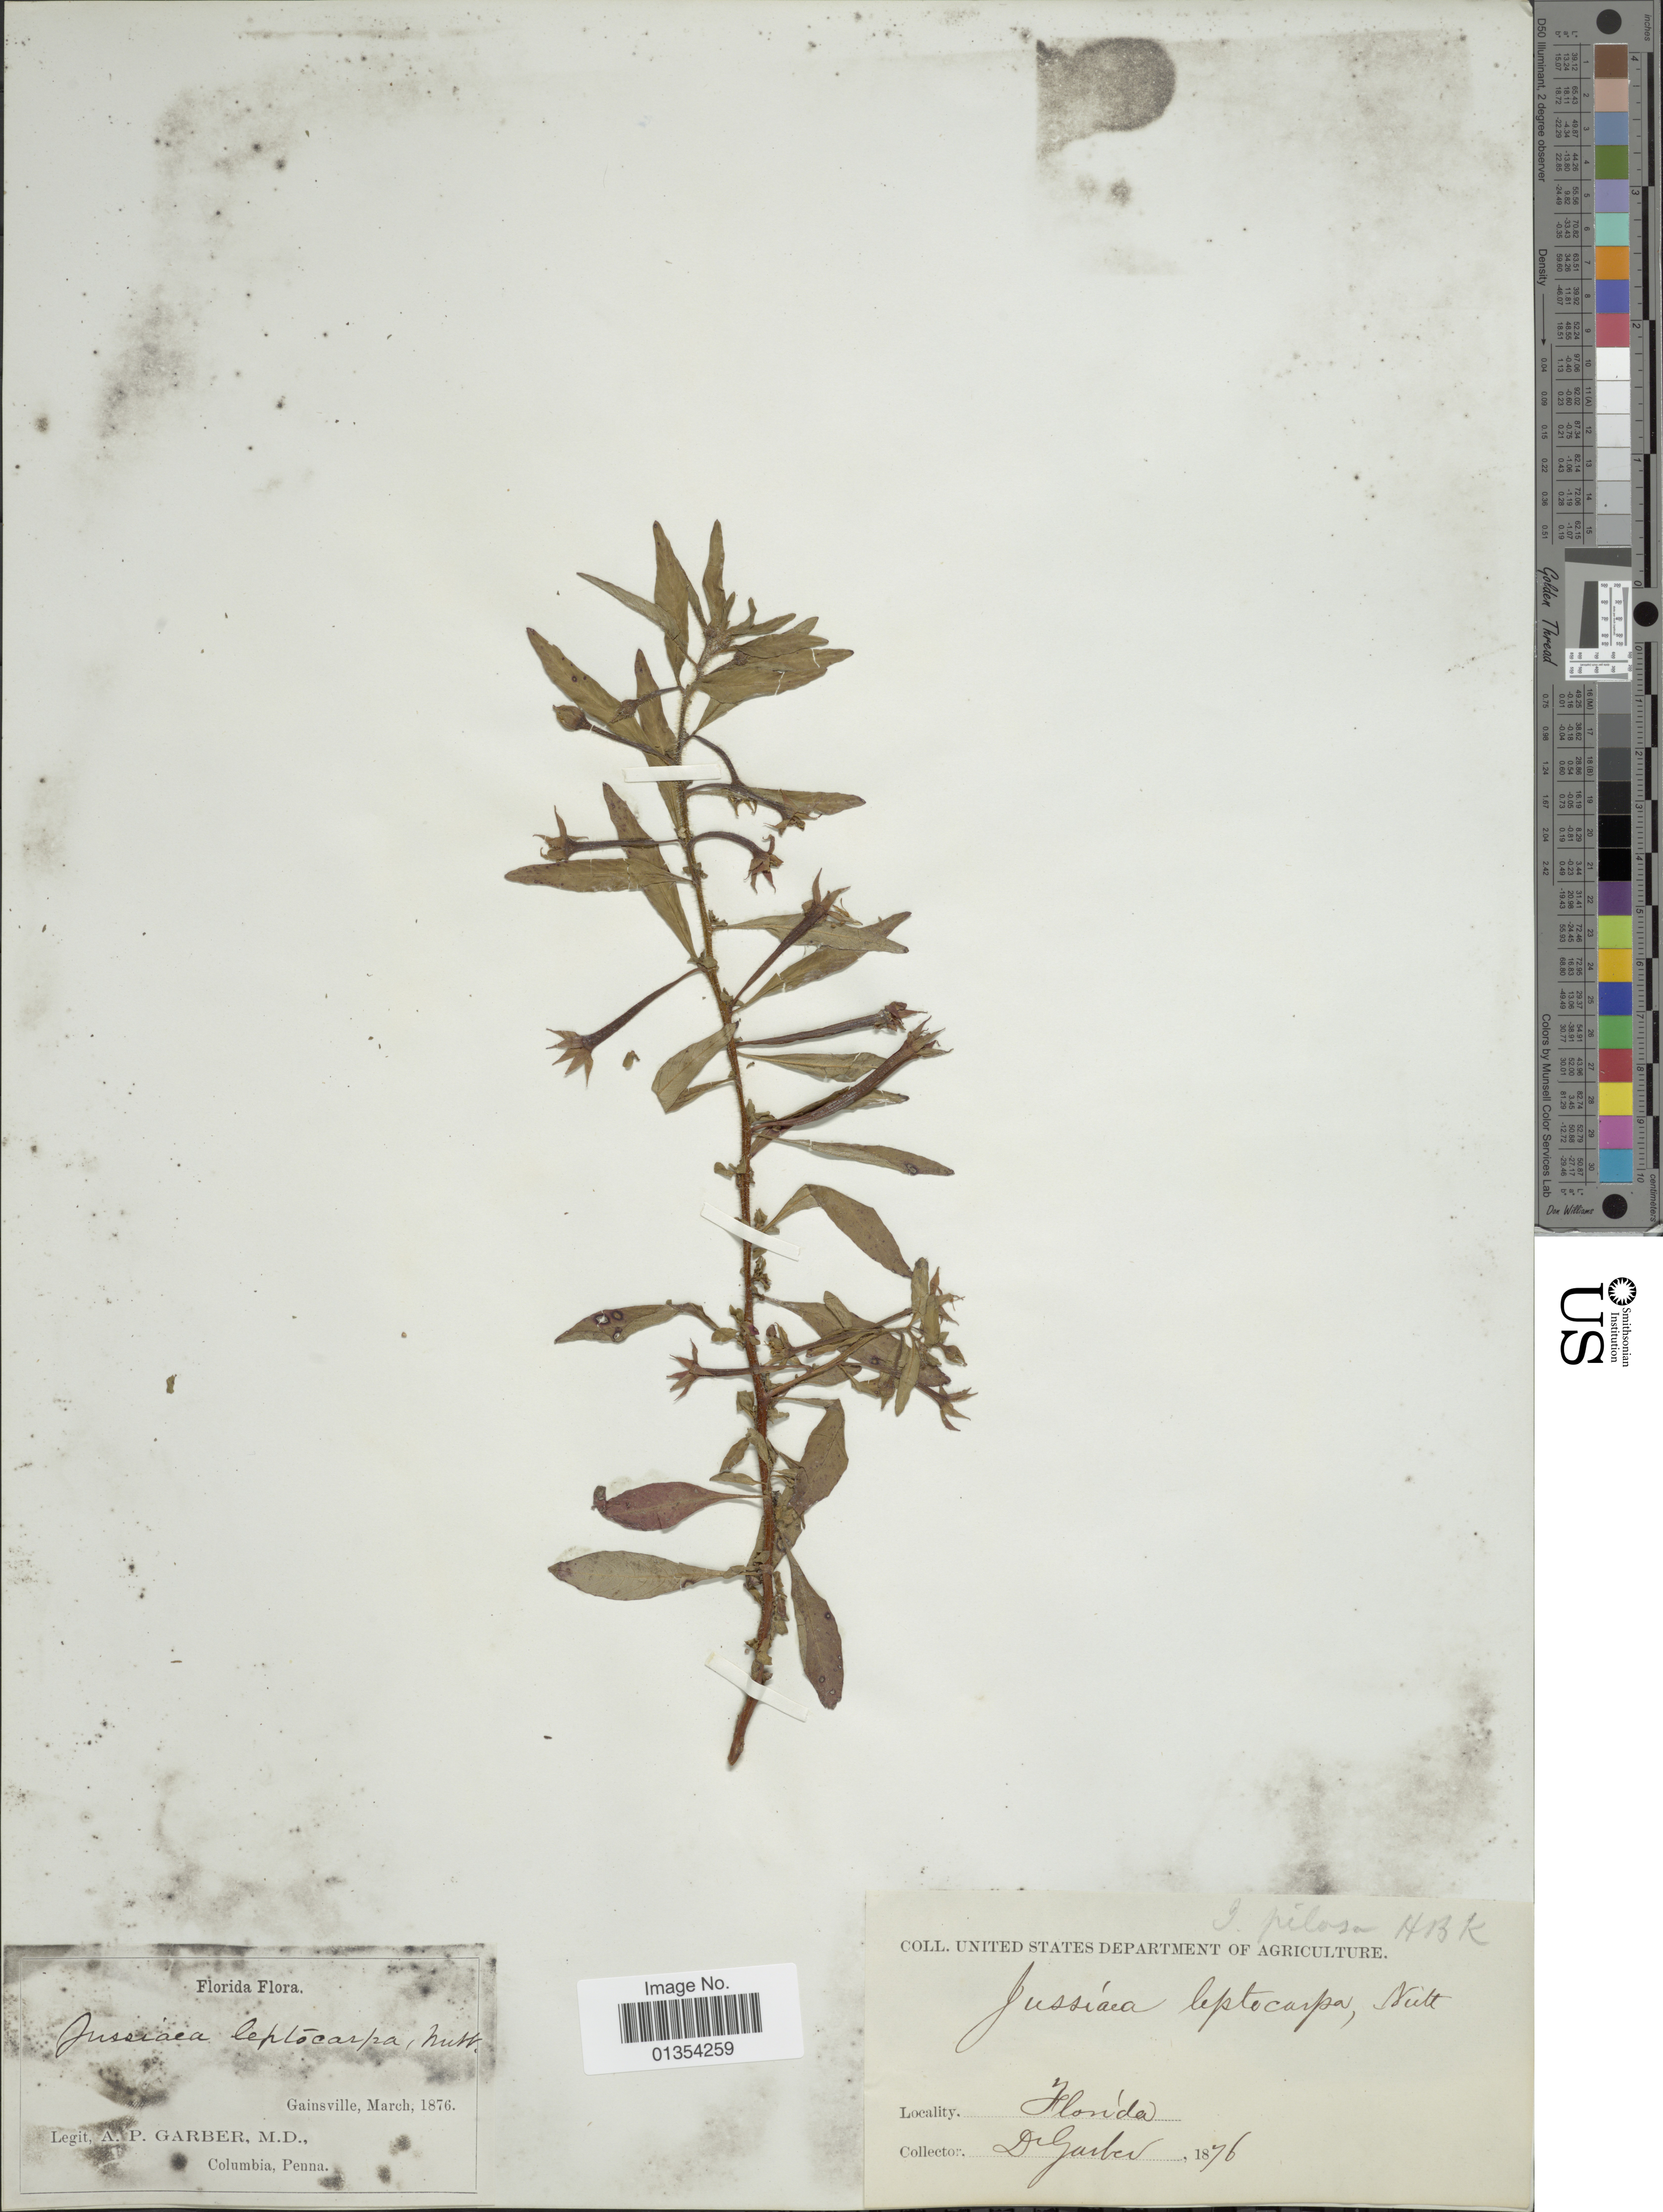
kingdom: Plantae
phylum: Tracheophyta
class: Magnoliopsida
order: Myrtales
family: Onagraceae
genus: Ludwigia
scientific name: Ludwigia leptocarpa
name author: (Nutt.) H. Hara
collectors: A. P. Garber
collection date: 1876-03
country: United States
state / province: Florida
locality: Gainsville